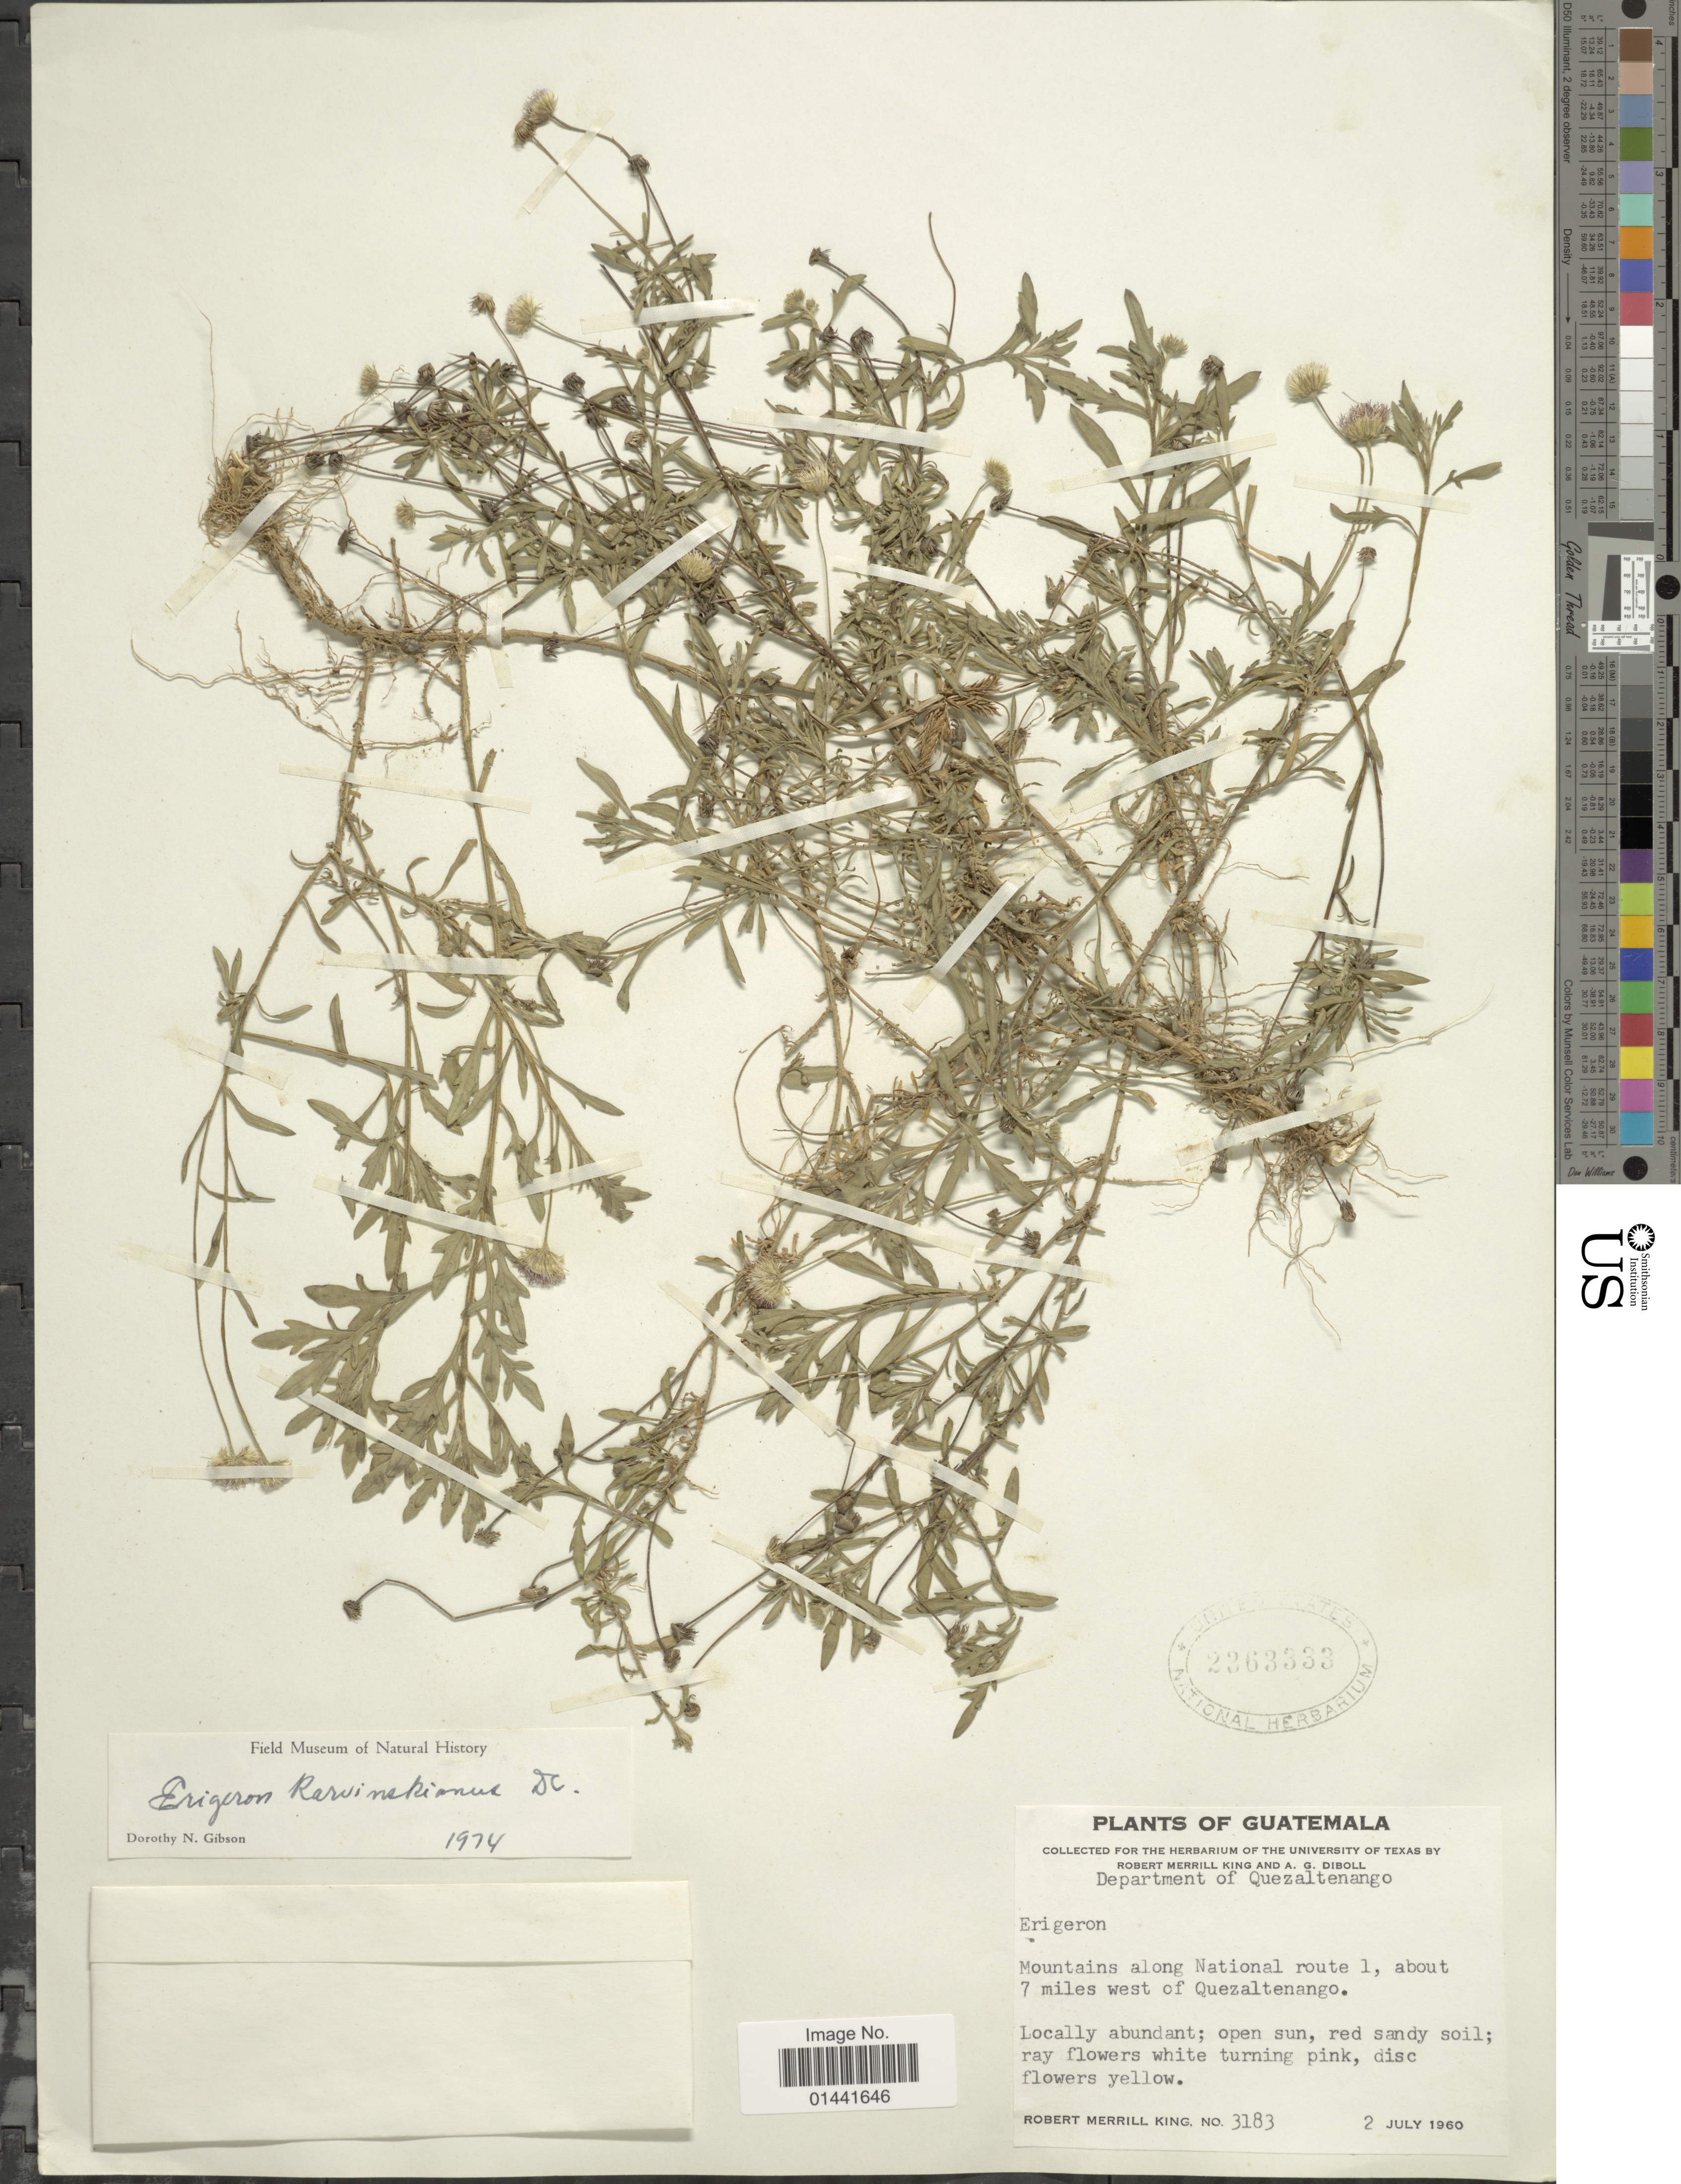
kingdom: Plantae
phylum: Tracheophyta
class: Magnoliopsida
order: Asterales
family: Asteraceae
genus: Erigeron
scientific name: Erigeron karvinskianus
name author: DC.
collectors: R. M. King & A. Diboll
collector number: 3183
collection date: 1960-07-02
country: Guatemala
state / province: Quetzaltenango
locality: Mountains along National route 1, about 7 miles west of Quezaltenango, locally abundant; open sun, red sandy soil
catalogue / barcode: US 2363333